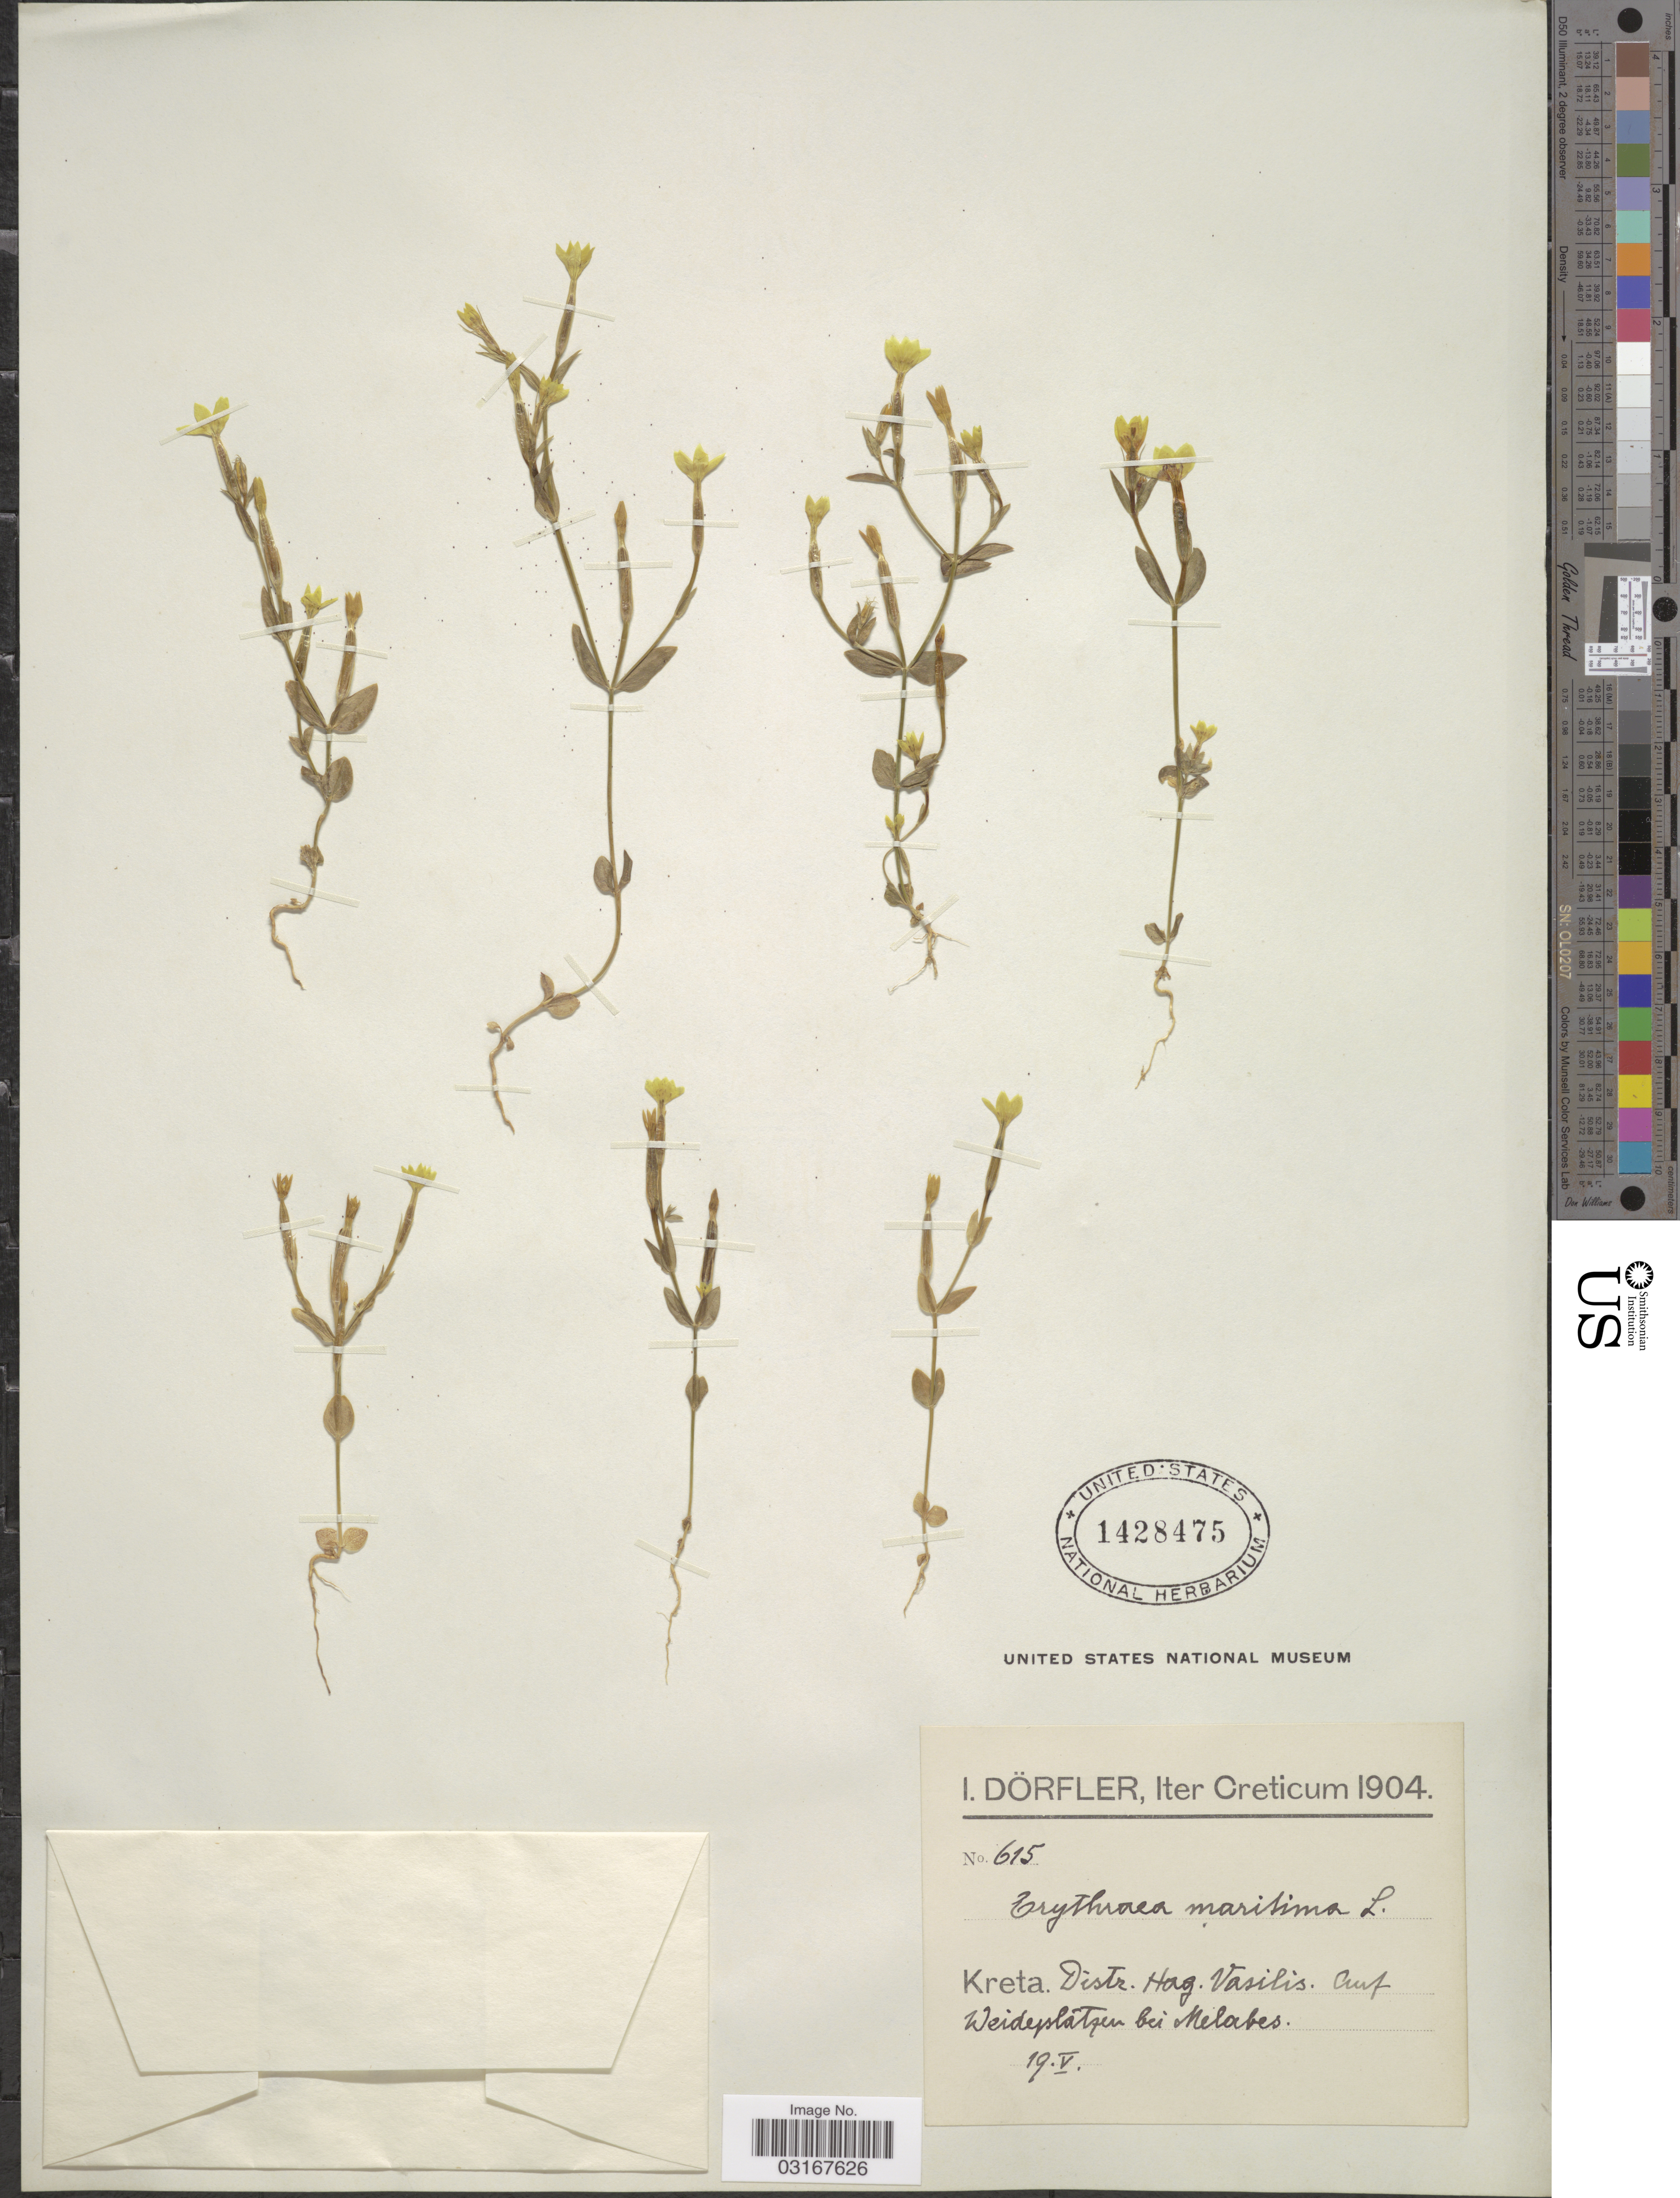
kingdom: Plantae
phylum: Tracheophyta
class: Magnoliopsida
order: Gentianales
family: Gentianaceae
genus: Centaurium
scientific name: Centaurium maritimum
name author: (L.) Fritsch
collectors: I. Dörfler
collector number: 615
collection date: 1904-05-19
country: Greece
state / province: Crete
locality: Iter Creticum. Kreta. Distr. Hag. Vasilis. Auf Weideplatzen bei Melabes.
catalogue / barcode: US 1428475